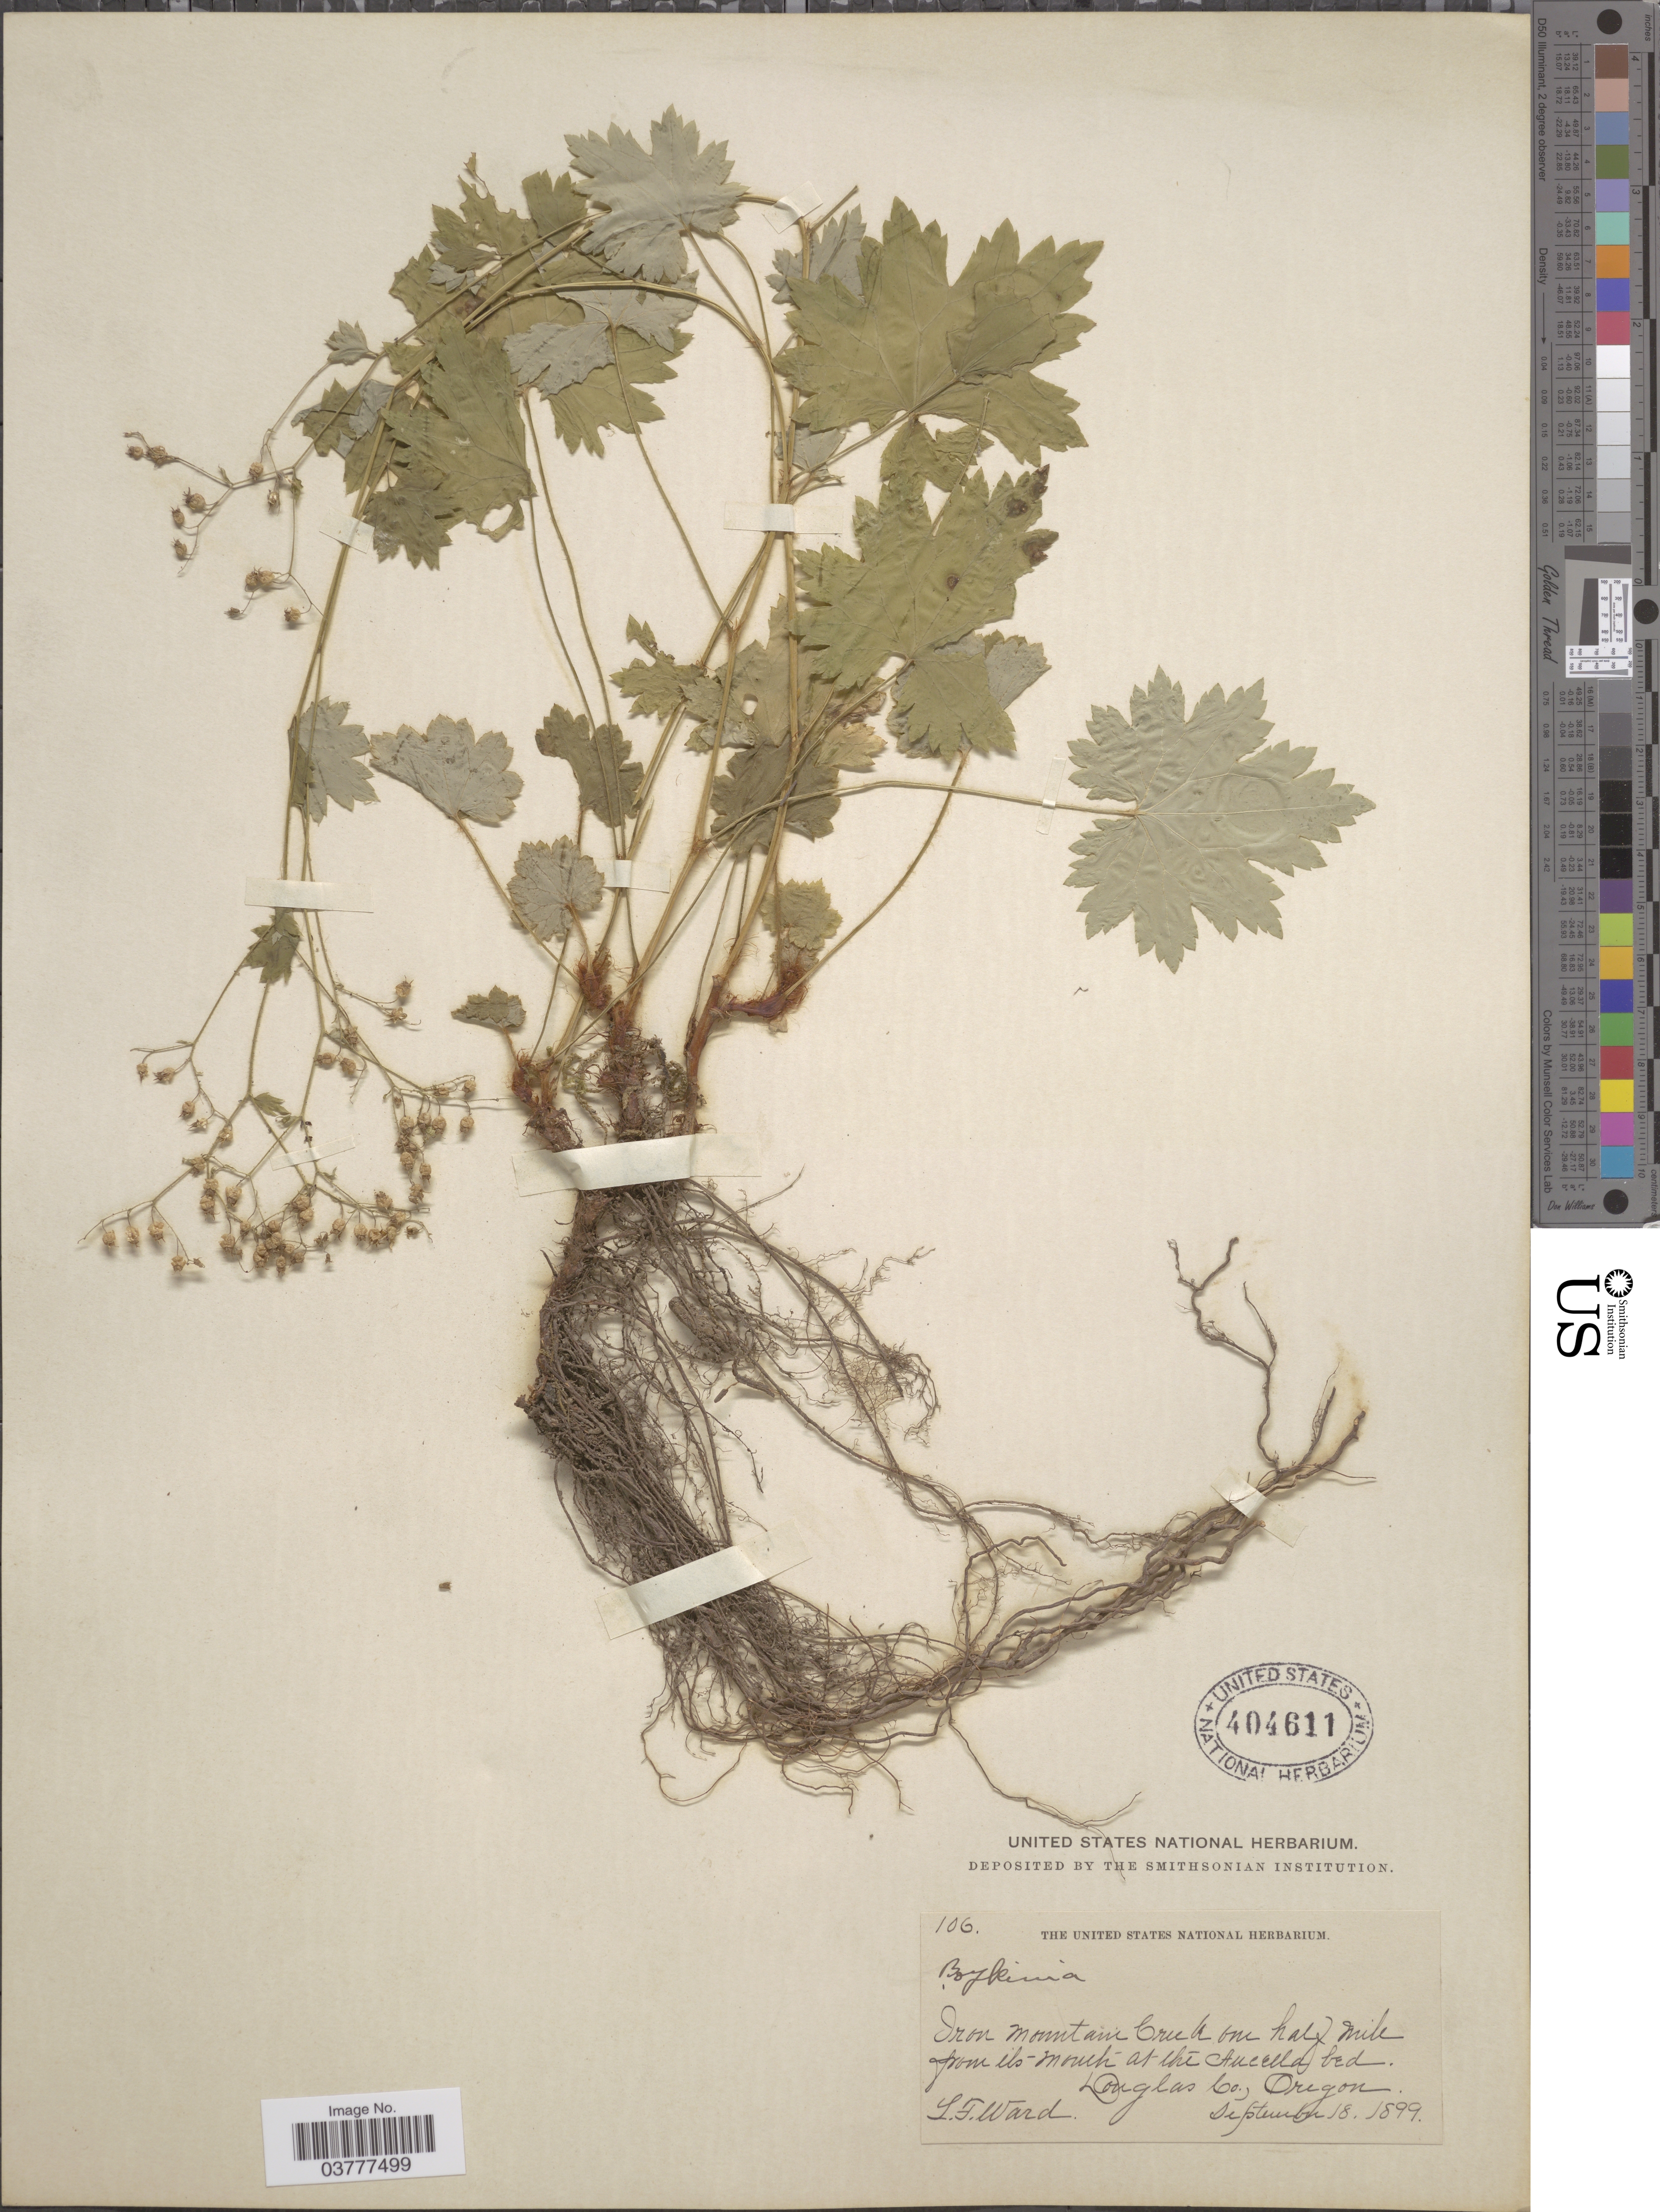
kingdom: Plantae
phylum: Tracheophyta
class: Magnoliopsida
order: Saxifragales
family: Saxifragaceae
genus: Boykinia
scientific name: Boykinia elata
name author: Greene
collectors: L. Ward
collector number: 106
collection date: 1899-09-18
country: United States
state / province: Oregon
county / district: Douglas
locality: Iron Mountain Creek one half mile from its mouth at the Aueella* bed. Douglas Co.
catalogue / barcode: US 404611